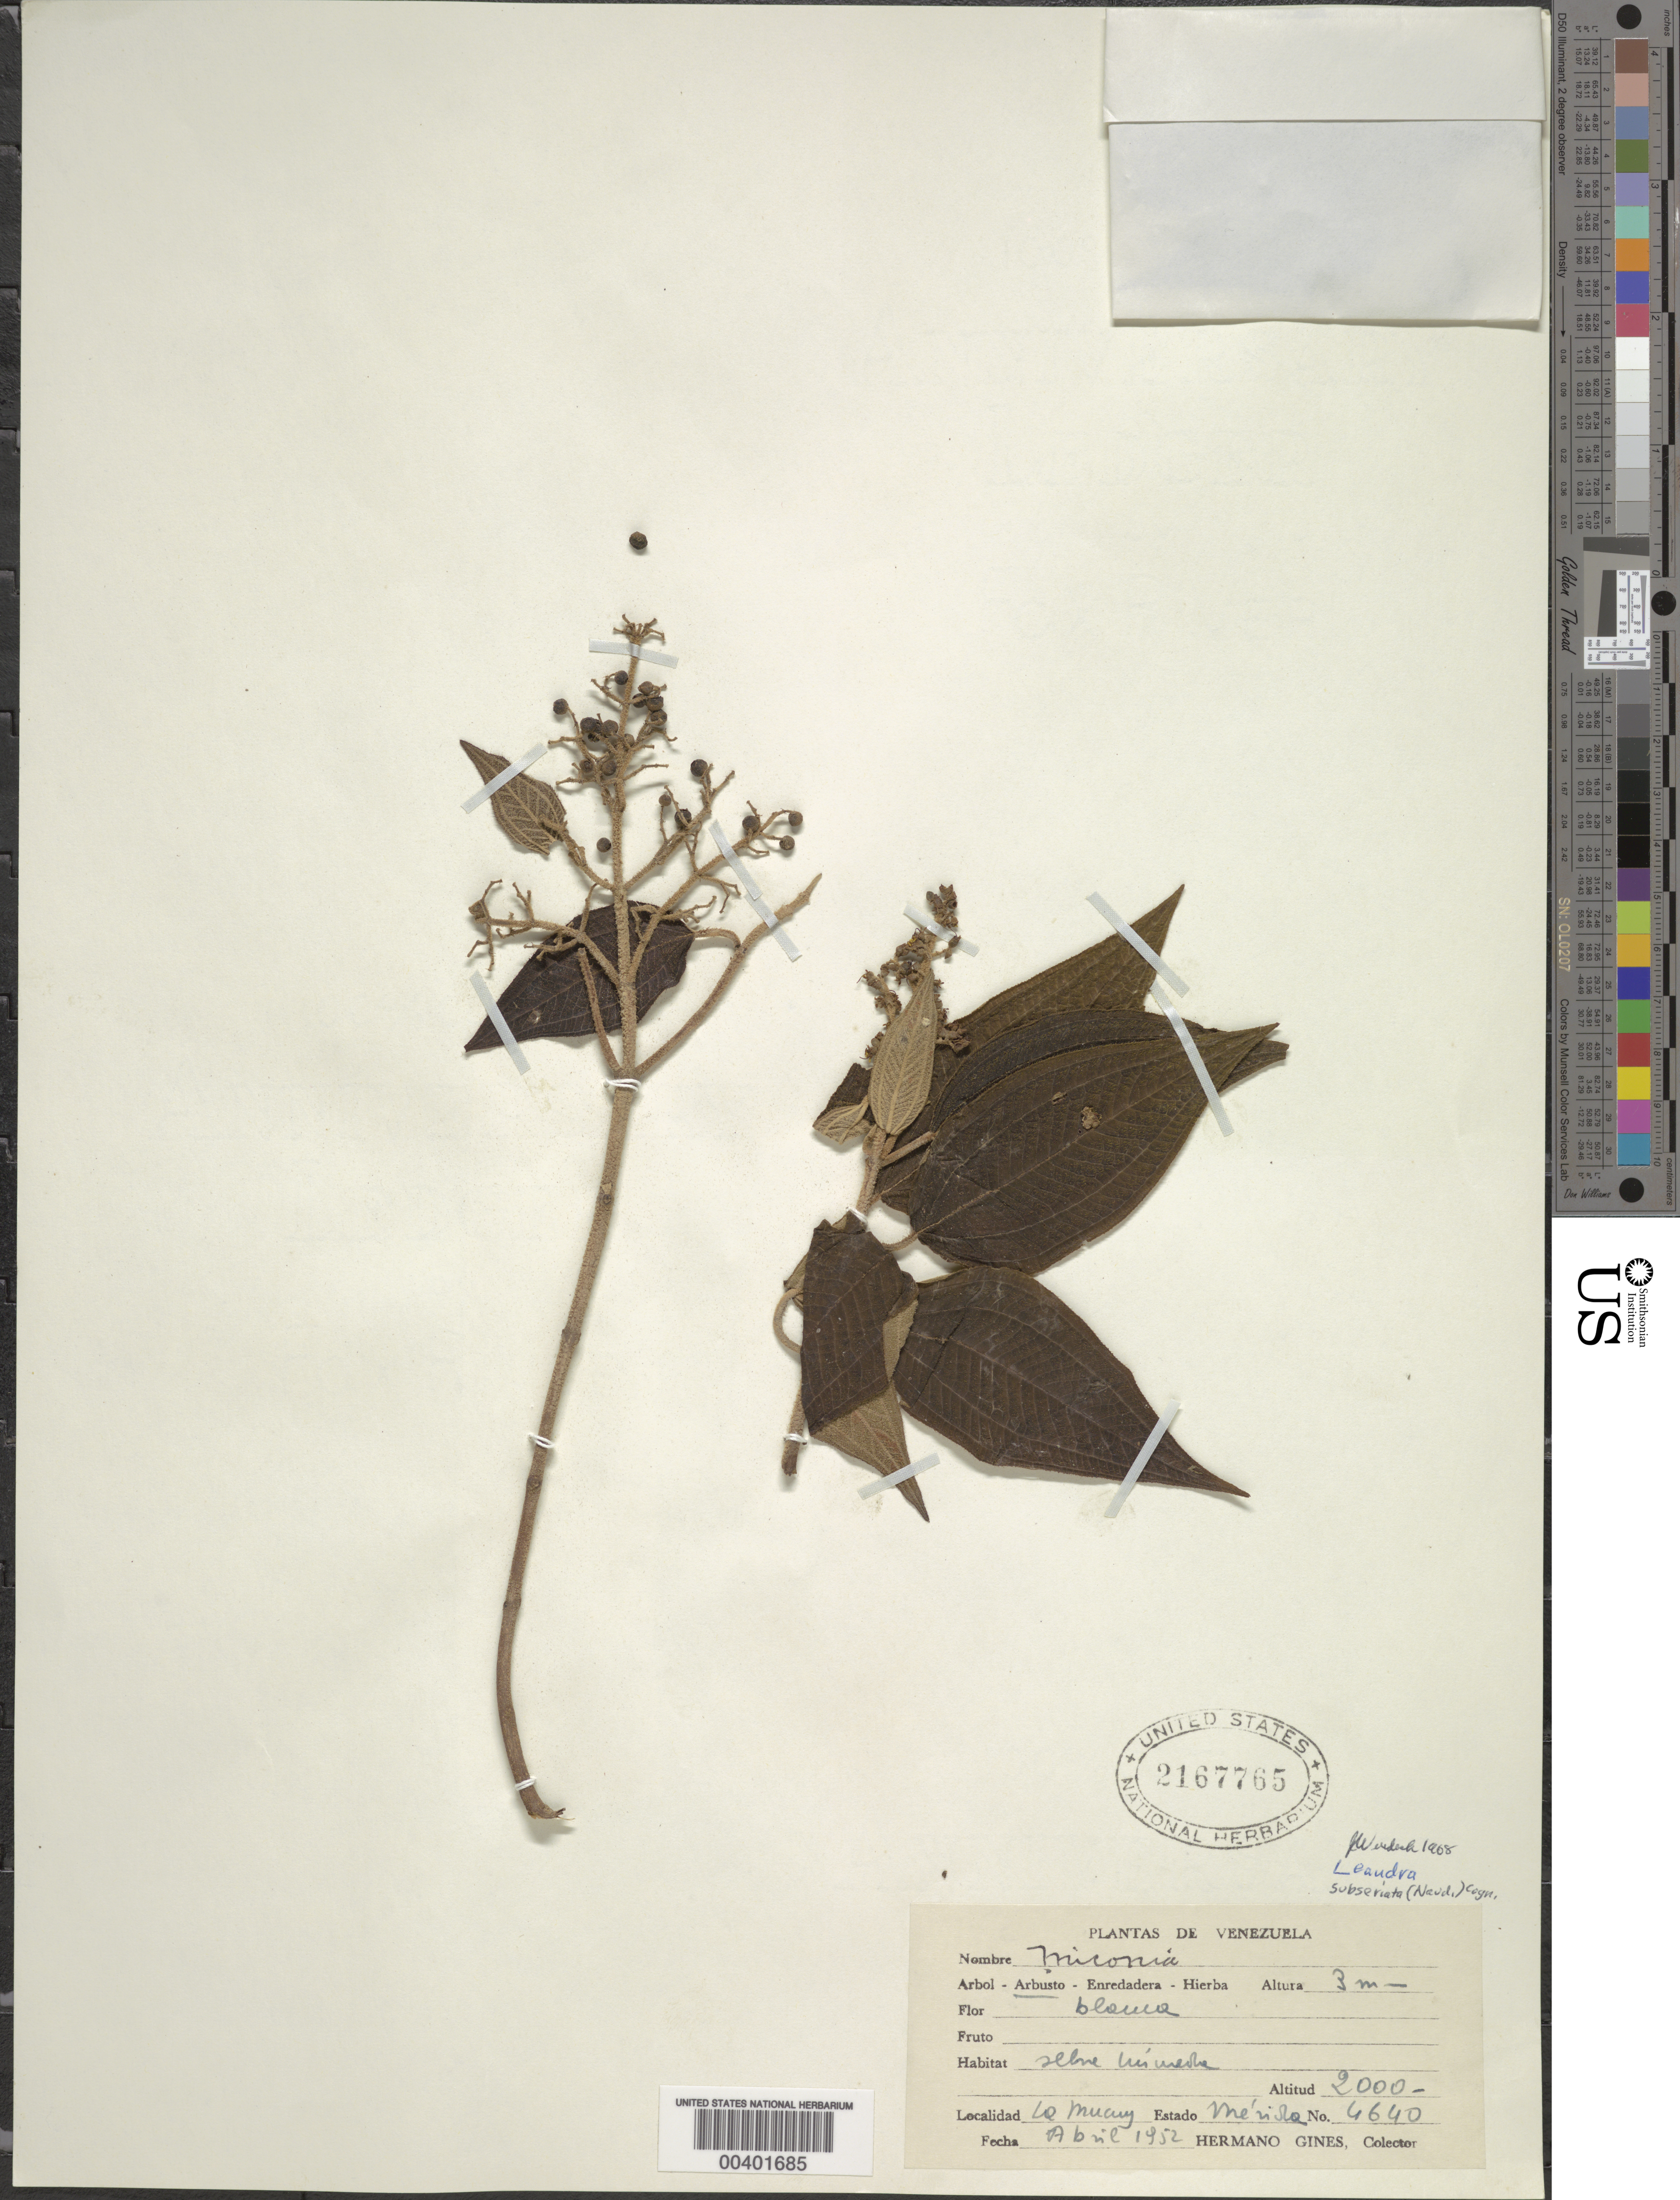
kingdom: Plantae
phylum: Tracheophyta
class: Magnoliopsida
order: Myrtales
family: Melastomataceae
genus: Leandra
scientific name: Leandra subseriata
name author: (Naudin) Cogn.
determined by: Wurdack, John J., (US), US (UNITED STATES)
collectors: Bro. Gines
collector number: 4640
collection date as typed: Apr 1952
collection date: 1952-04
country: Venezuela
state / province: Mérida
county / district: Libertador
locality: La Mucuy Mucuy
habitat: Selva húmeda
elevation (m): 2000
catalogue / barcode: US 2167765